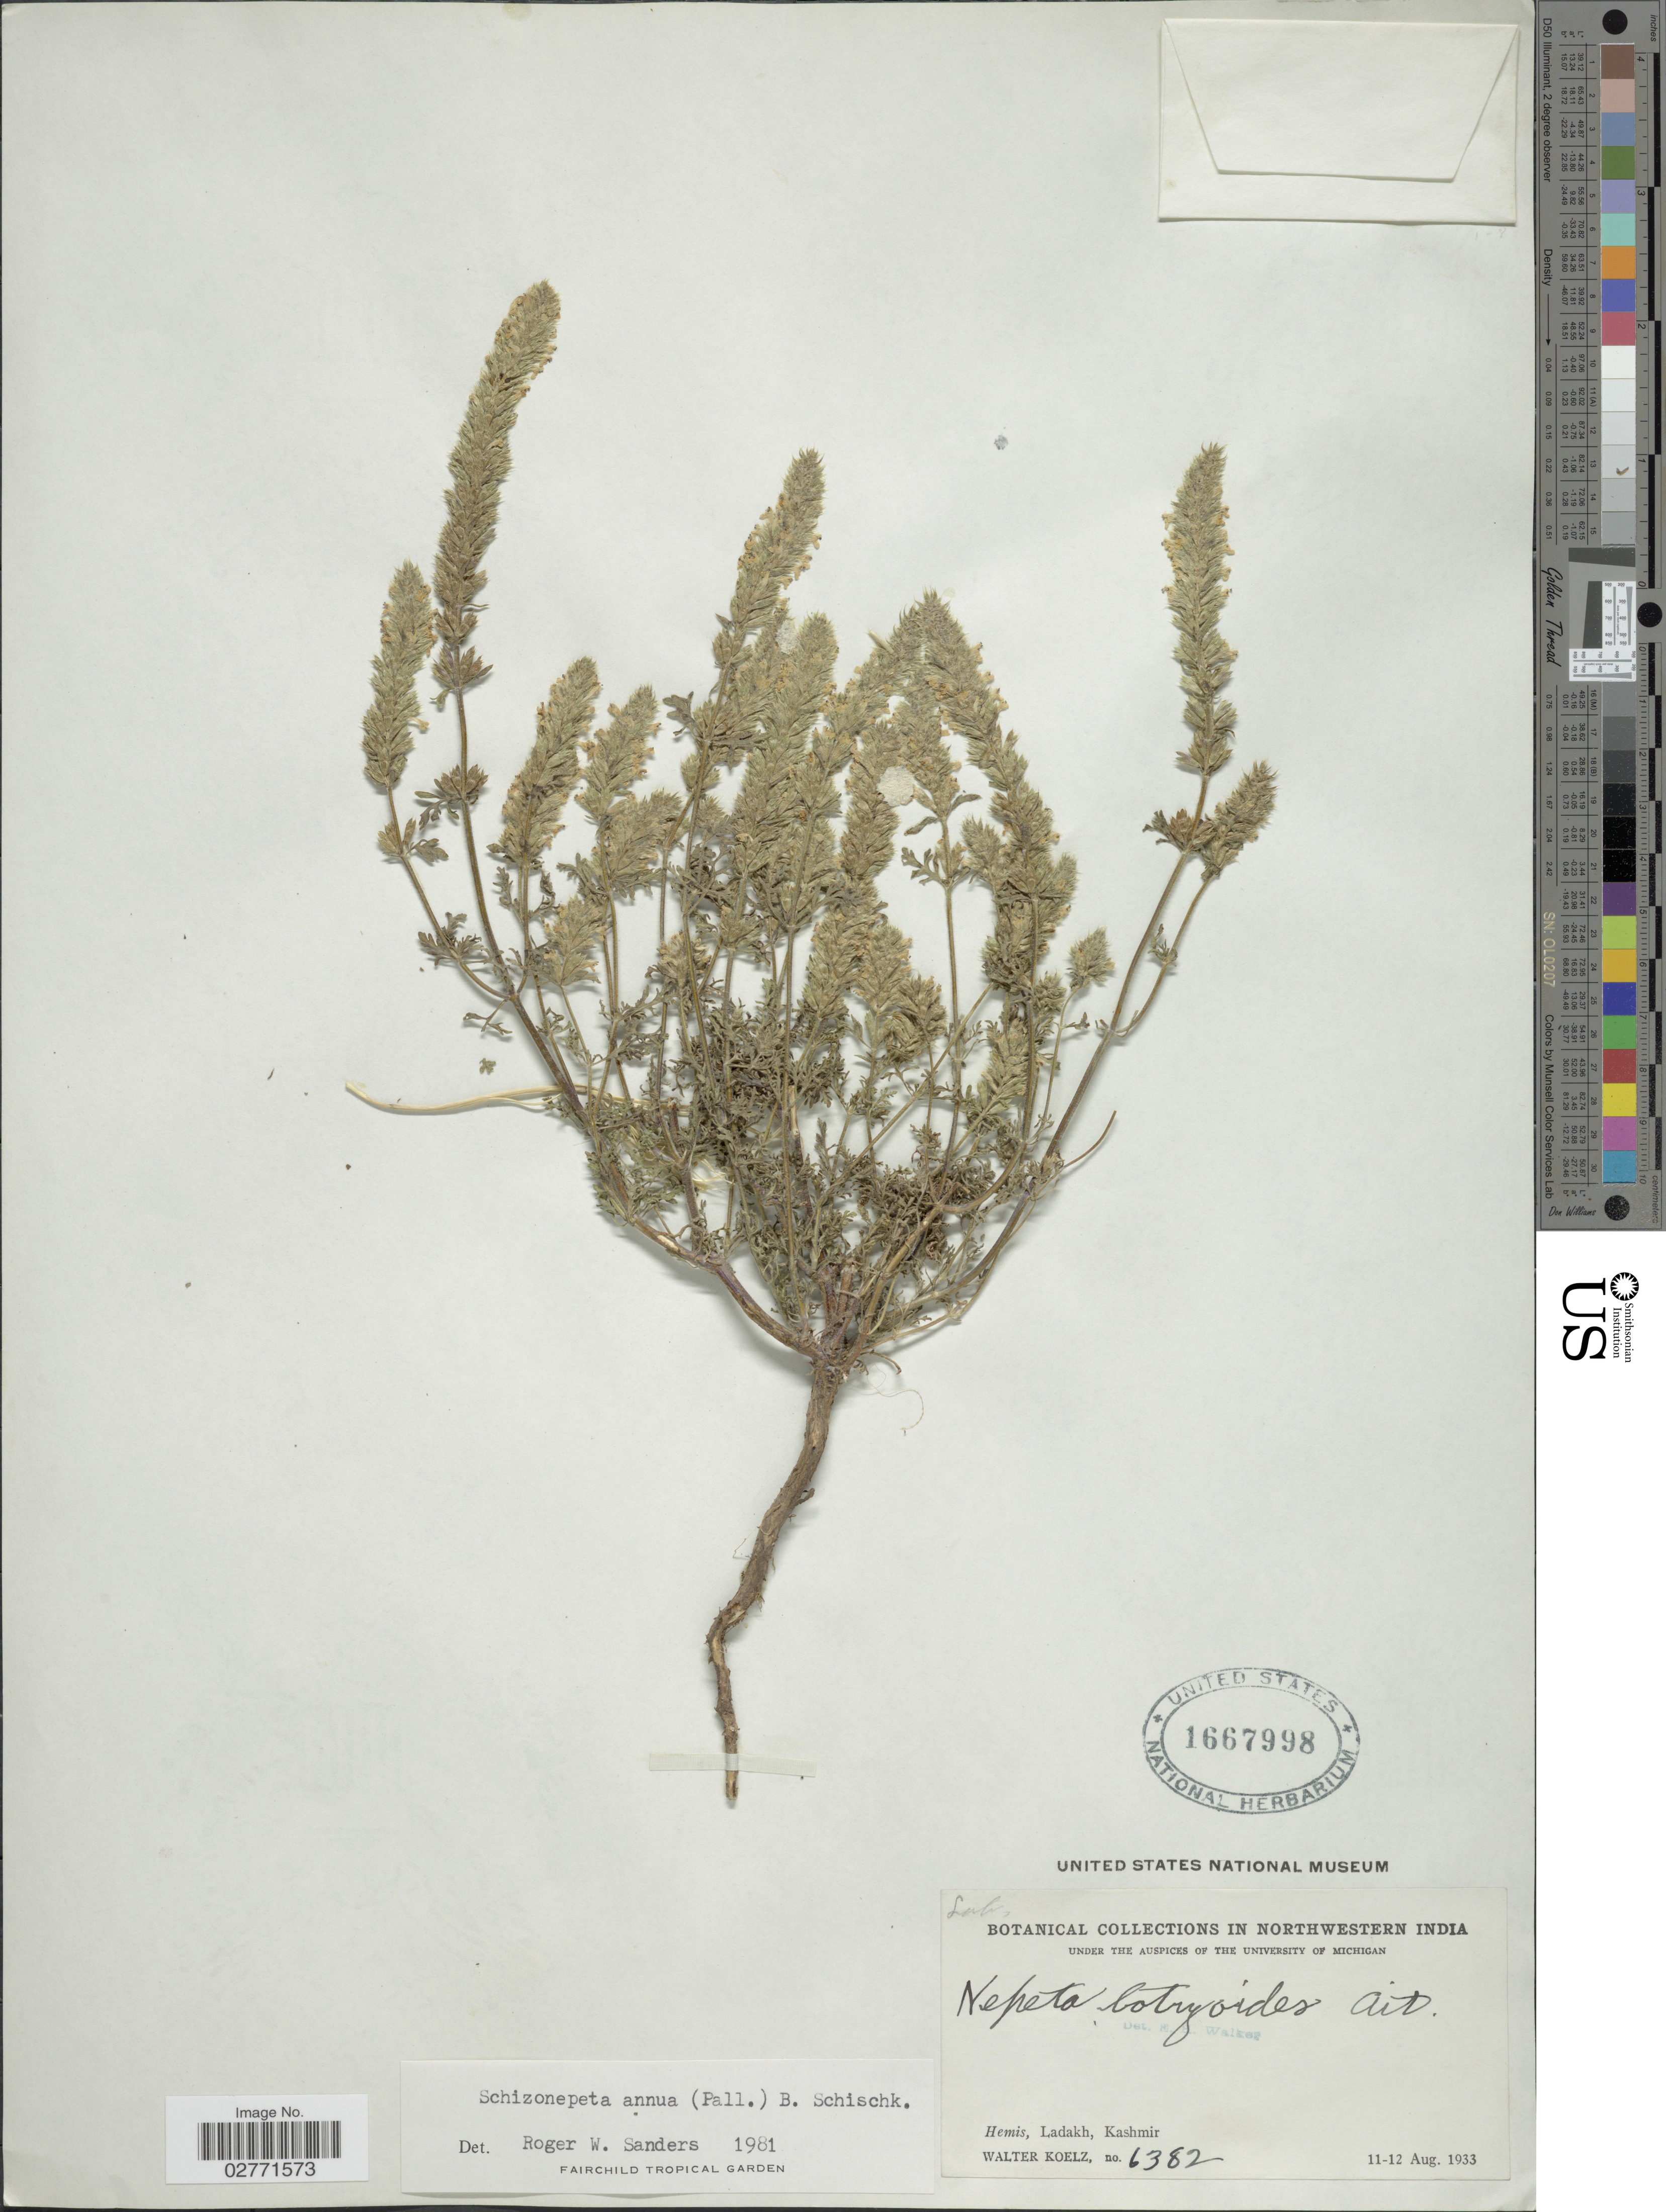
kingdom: Plantae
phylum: Tracheophyta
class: Magnoliopsida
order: Lamiales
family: Lamiaceae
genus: Schizonepeta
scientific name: Schizonepeta annua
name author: (Pall.) Schischk.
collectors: W. N. Koelz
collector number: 6382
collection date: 1933-08-11/1933-08-12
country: India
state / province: Jammu and Kashmir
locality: Northwestern India, Hemis, Ladakh, Kashmir.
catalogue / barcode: US 1667998